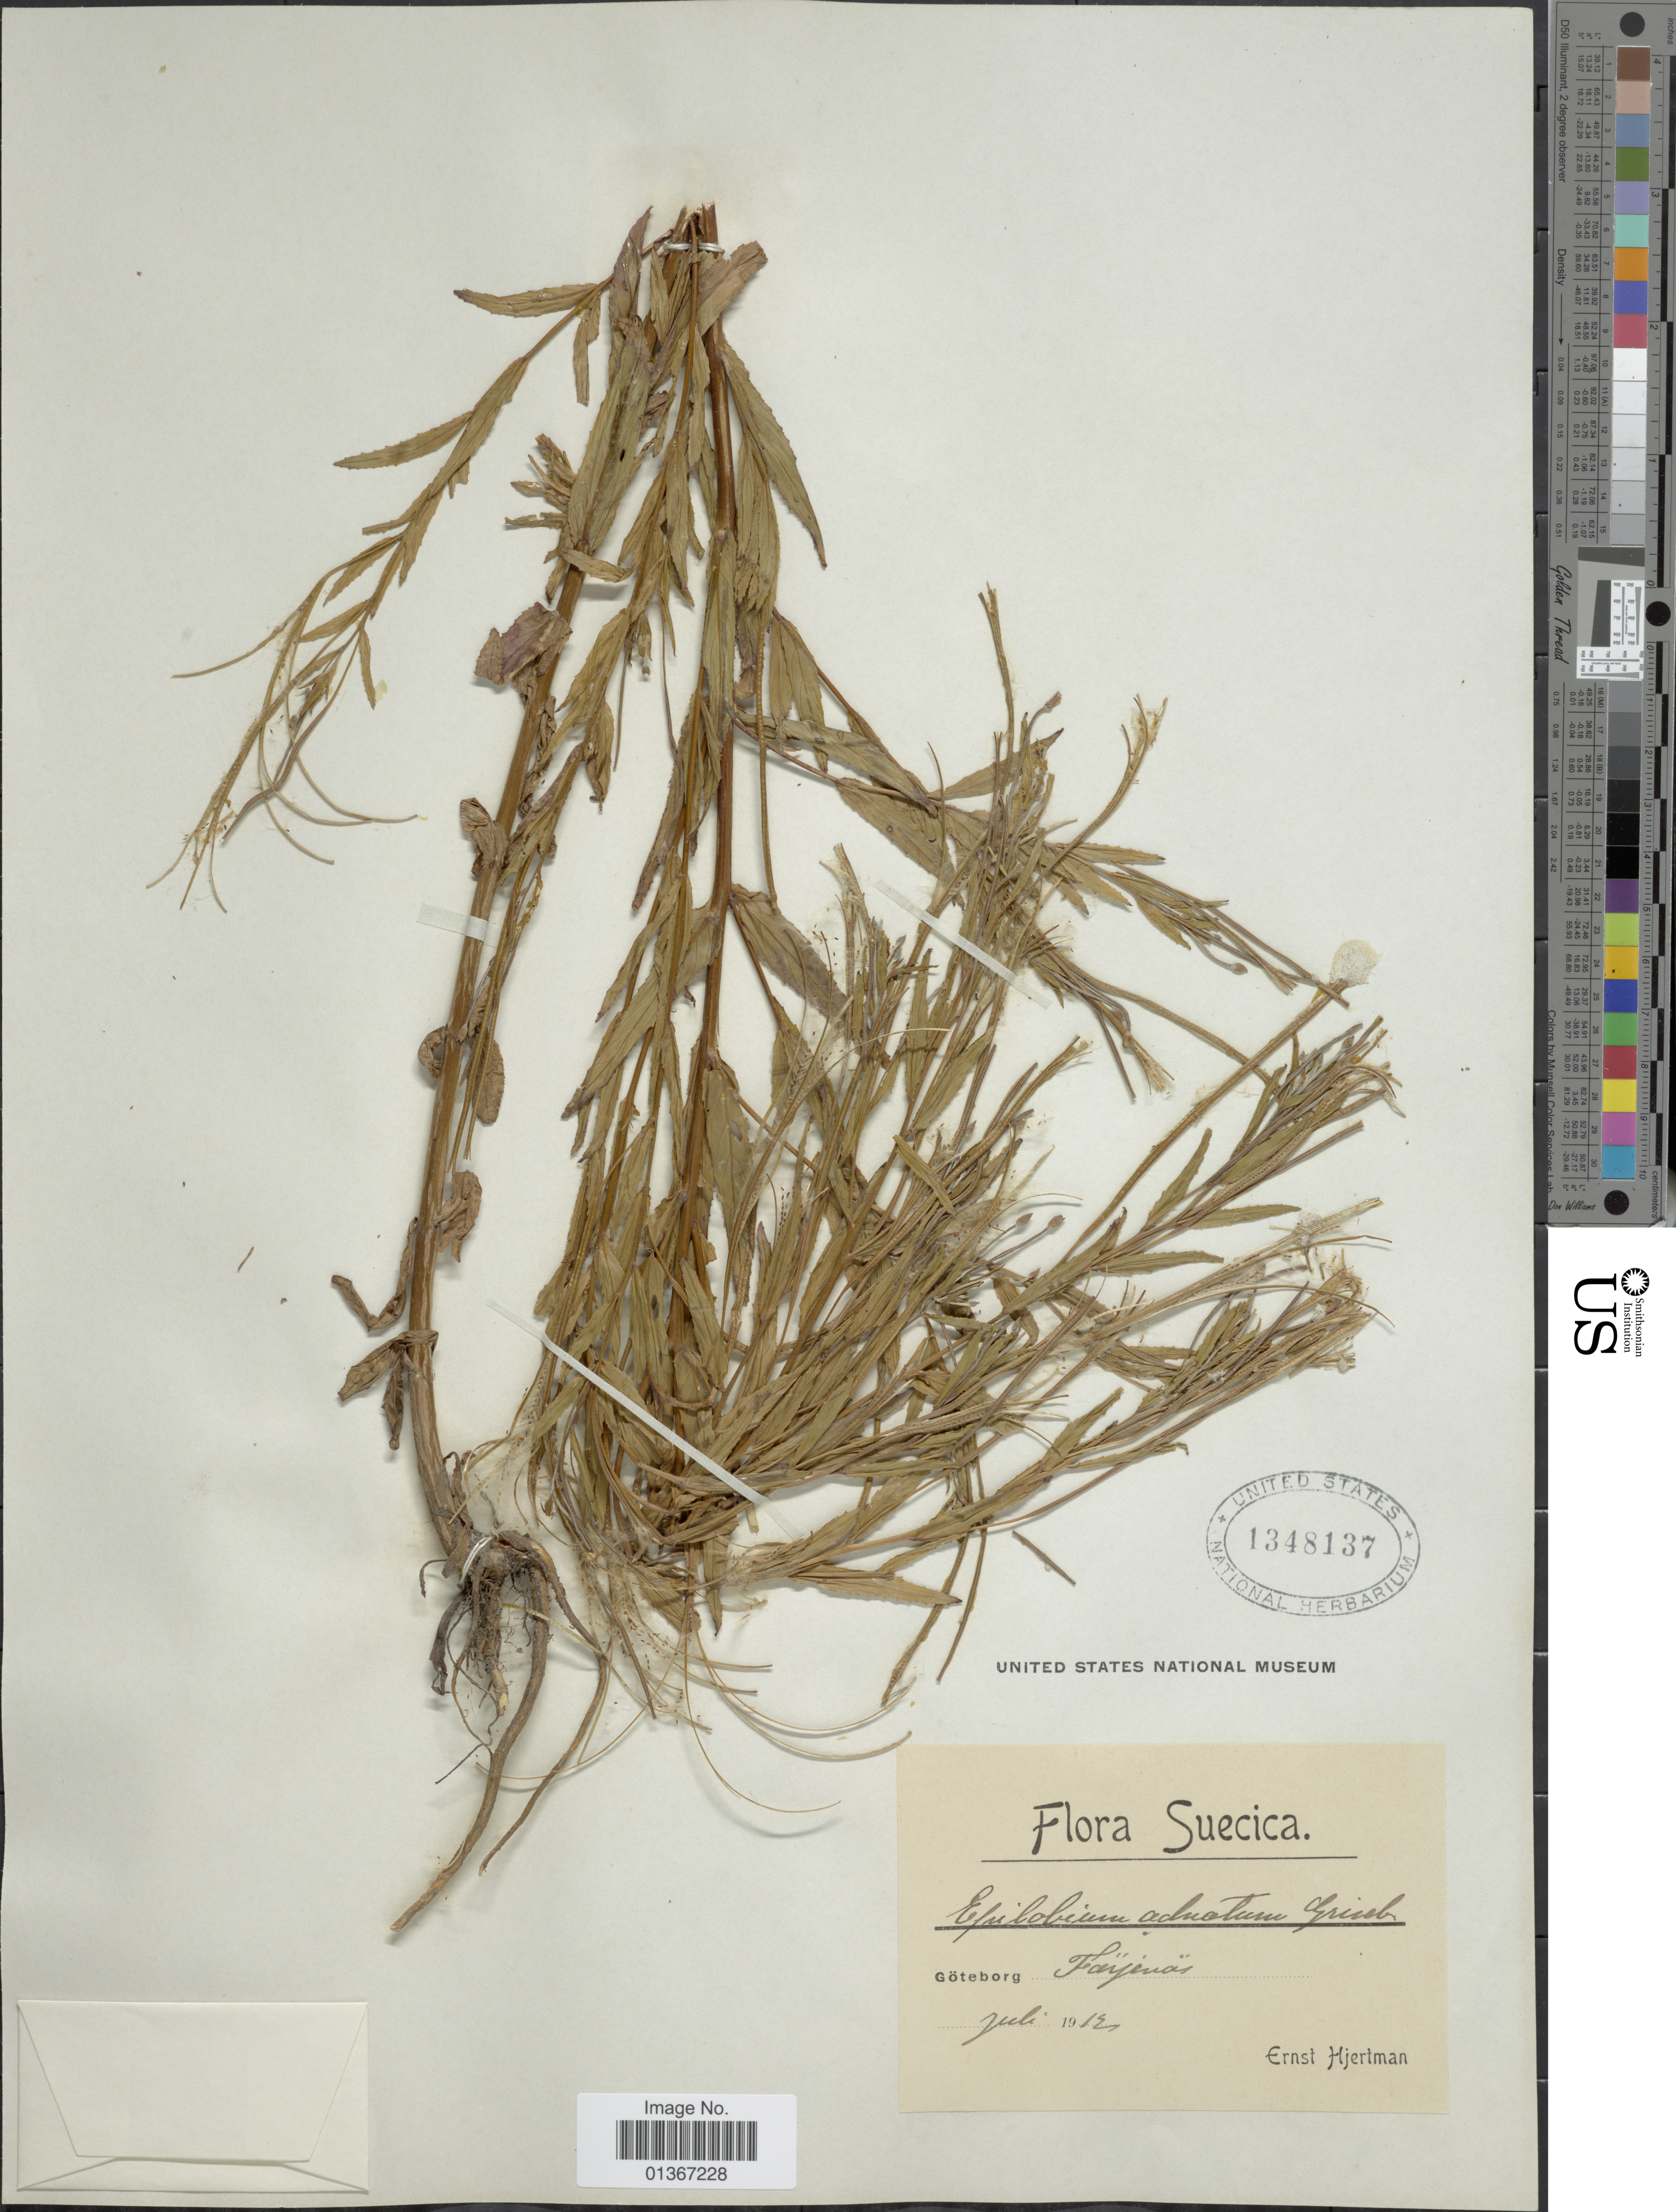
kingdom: Plantae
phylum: Tracheophyta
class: Magnoliopsida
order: Myrtales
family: Onagraceae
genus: Epilobium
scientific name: Epilobium tetragonum subsp. tetragonum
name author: L.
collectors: E. Hjertman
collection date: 1912-07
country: Sweden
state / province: Västra Götaland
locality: Färjenäs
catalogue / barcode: US 1348137